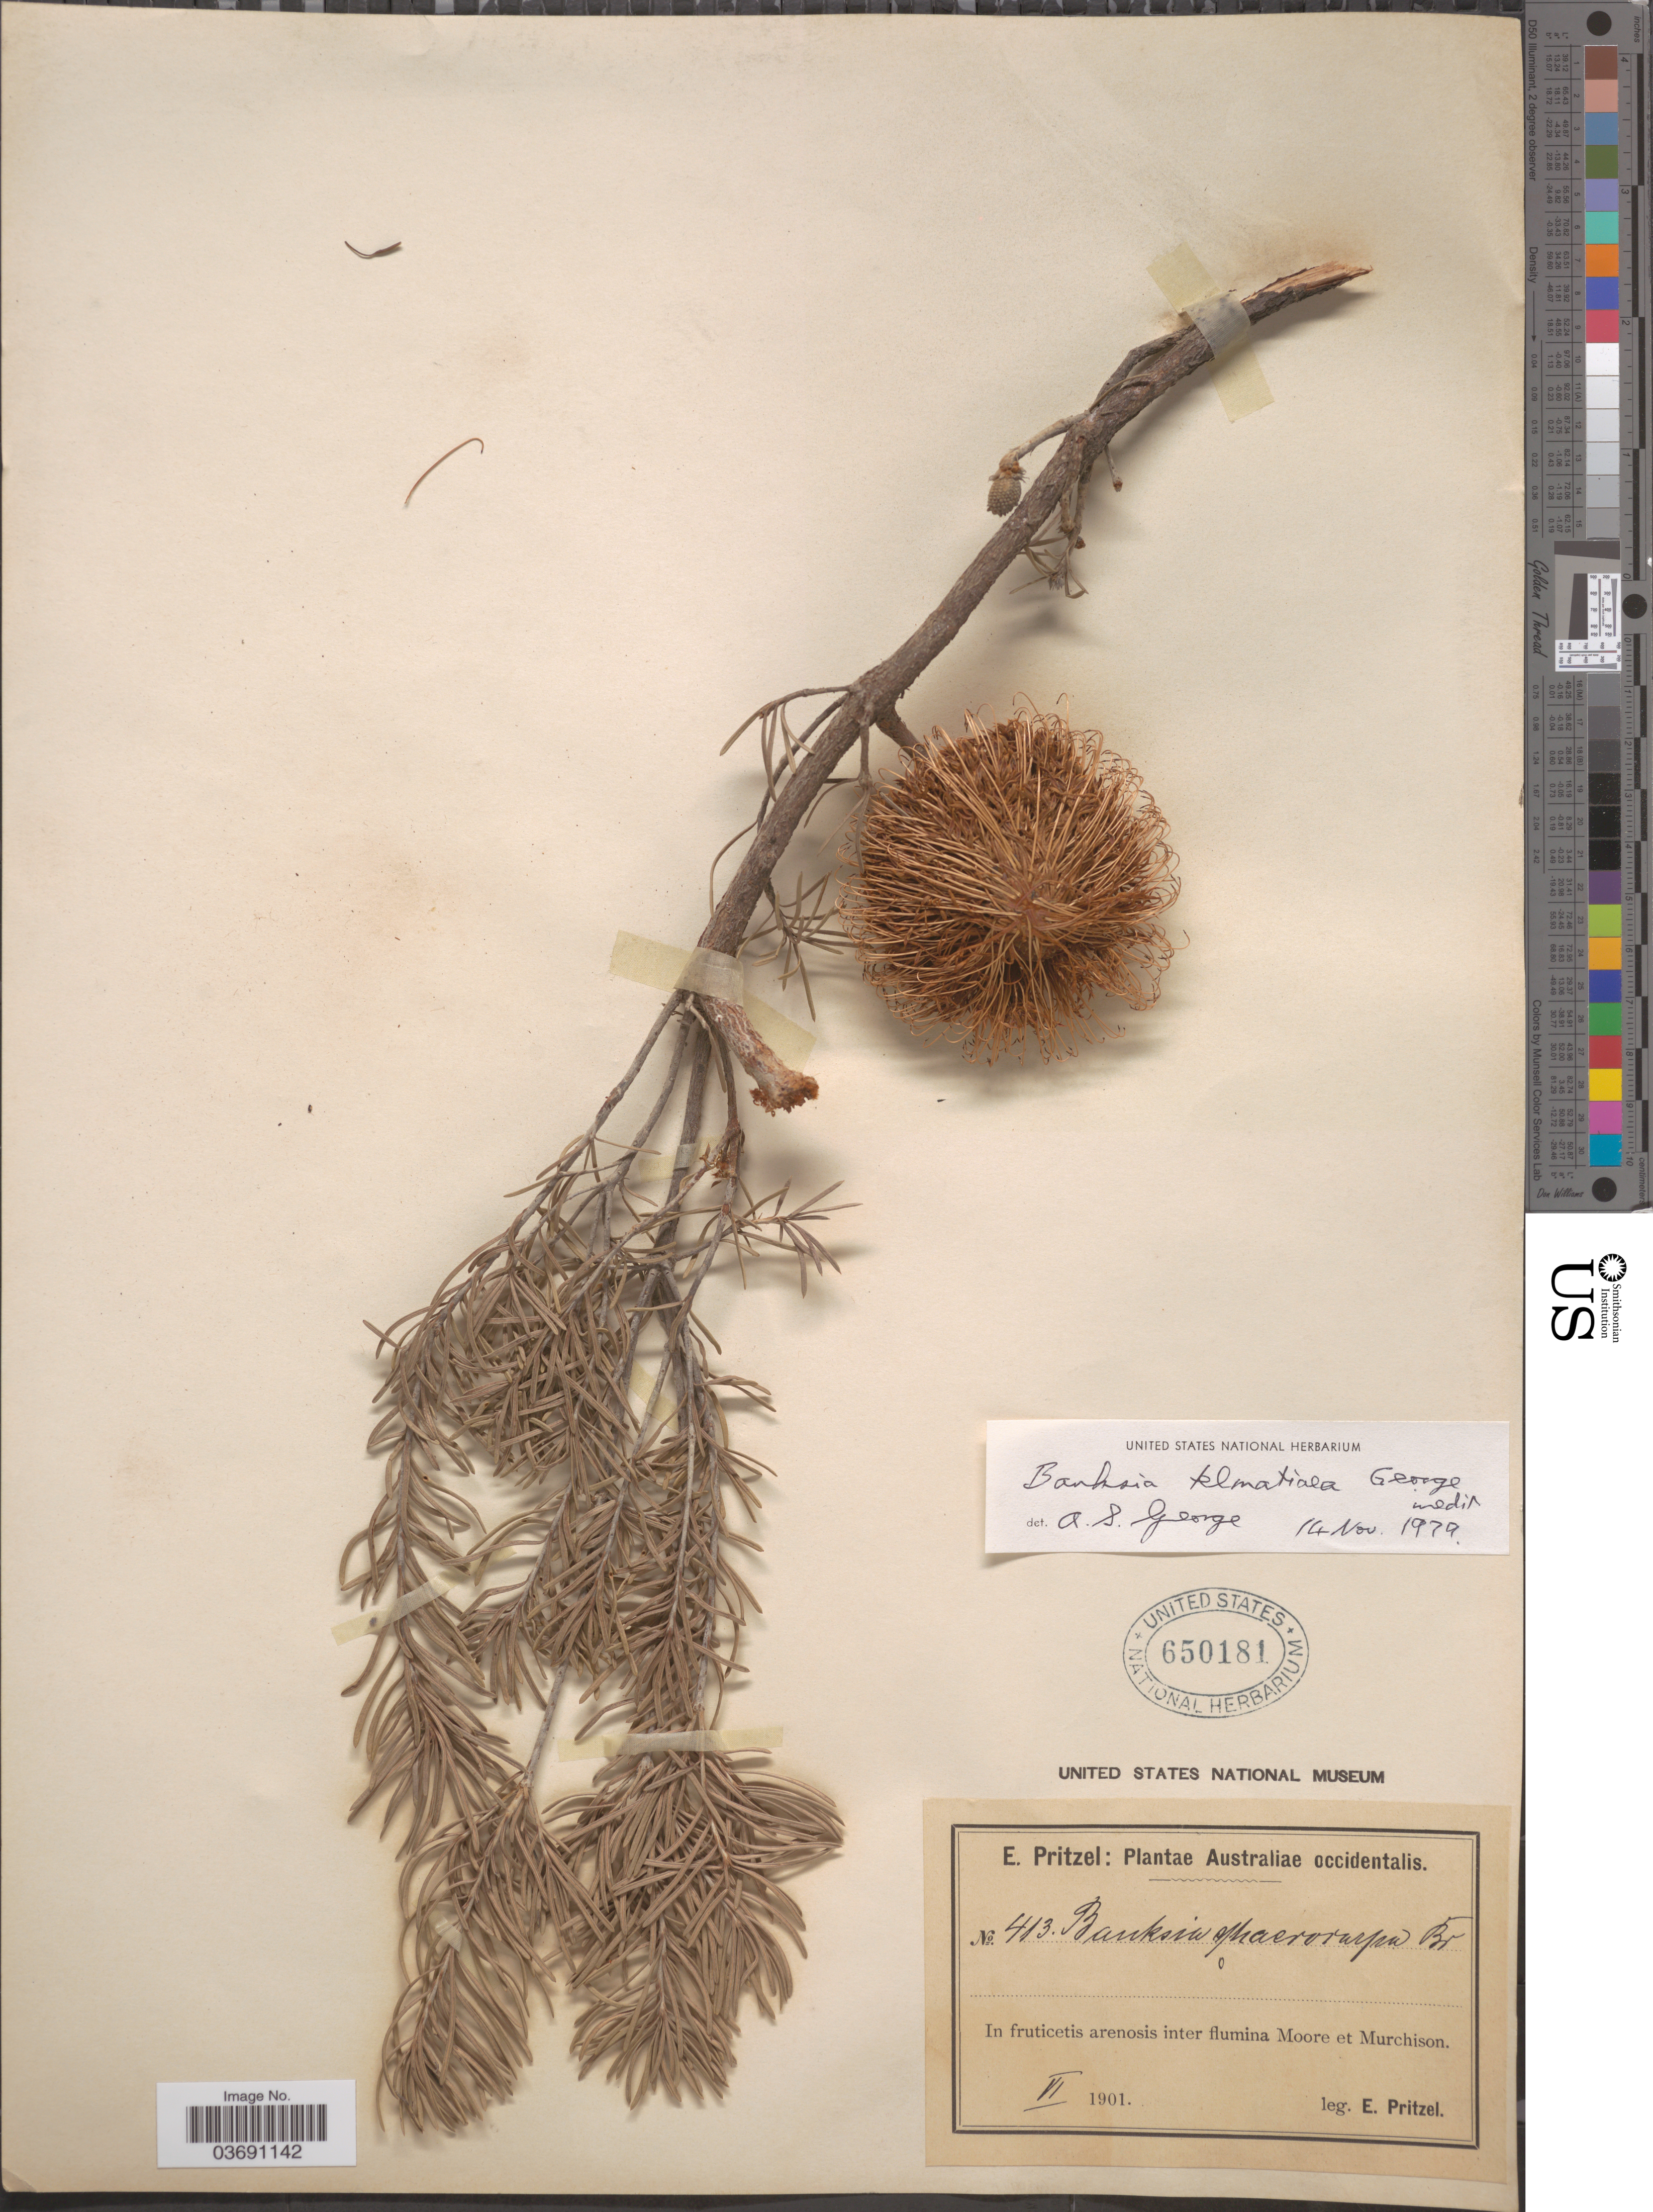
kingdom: Plantae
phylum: Tracheophyta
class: Magnoliopsida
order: Proteales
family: Proteaceae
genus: Banksia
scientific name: Banksia telmatiaea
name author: A.S. George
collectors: E. G. Pritzel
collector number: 413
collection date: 1901-06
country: Australia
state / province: Western Australia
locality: Australiae occidentalis. In fruticetis arenosis inter flumina Moore et Murchison.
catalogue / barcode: US 650181